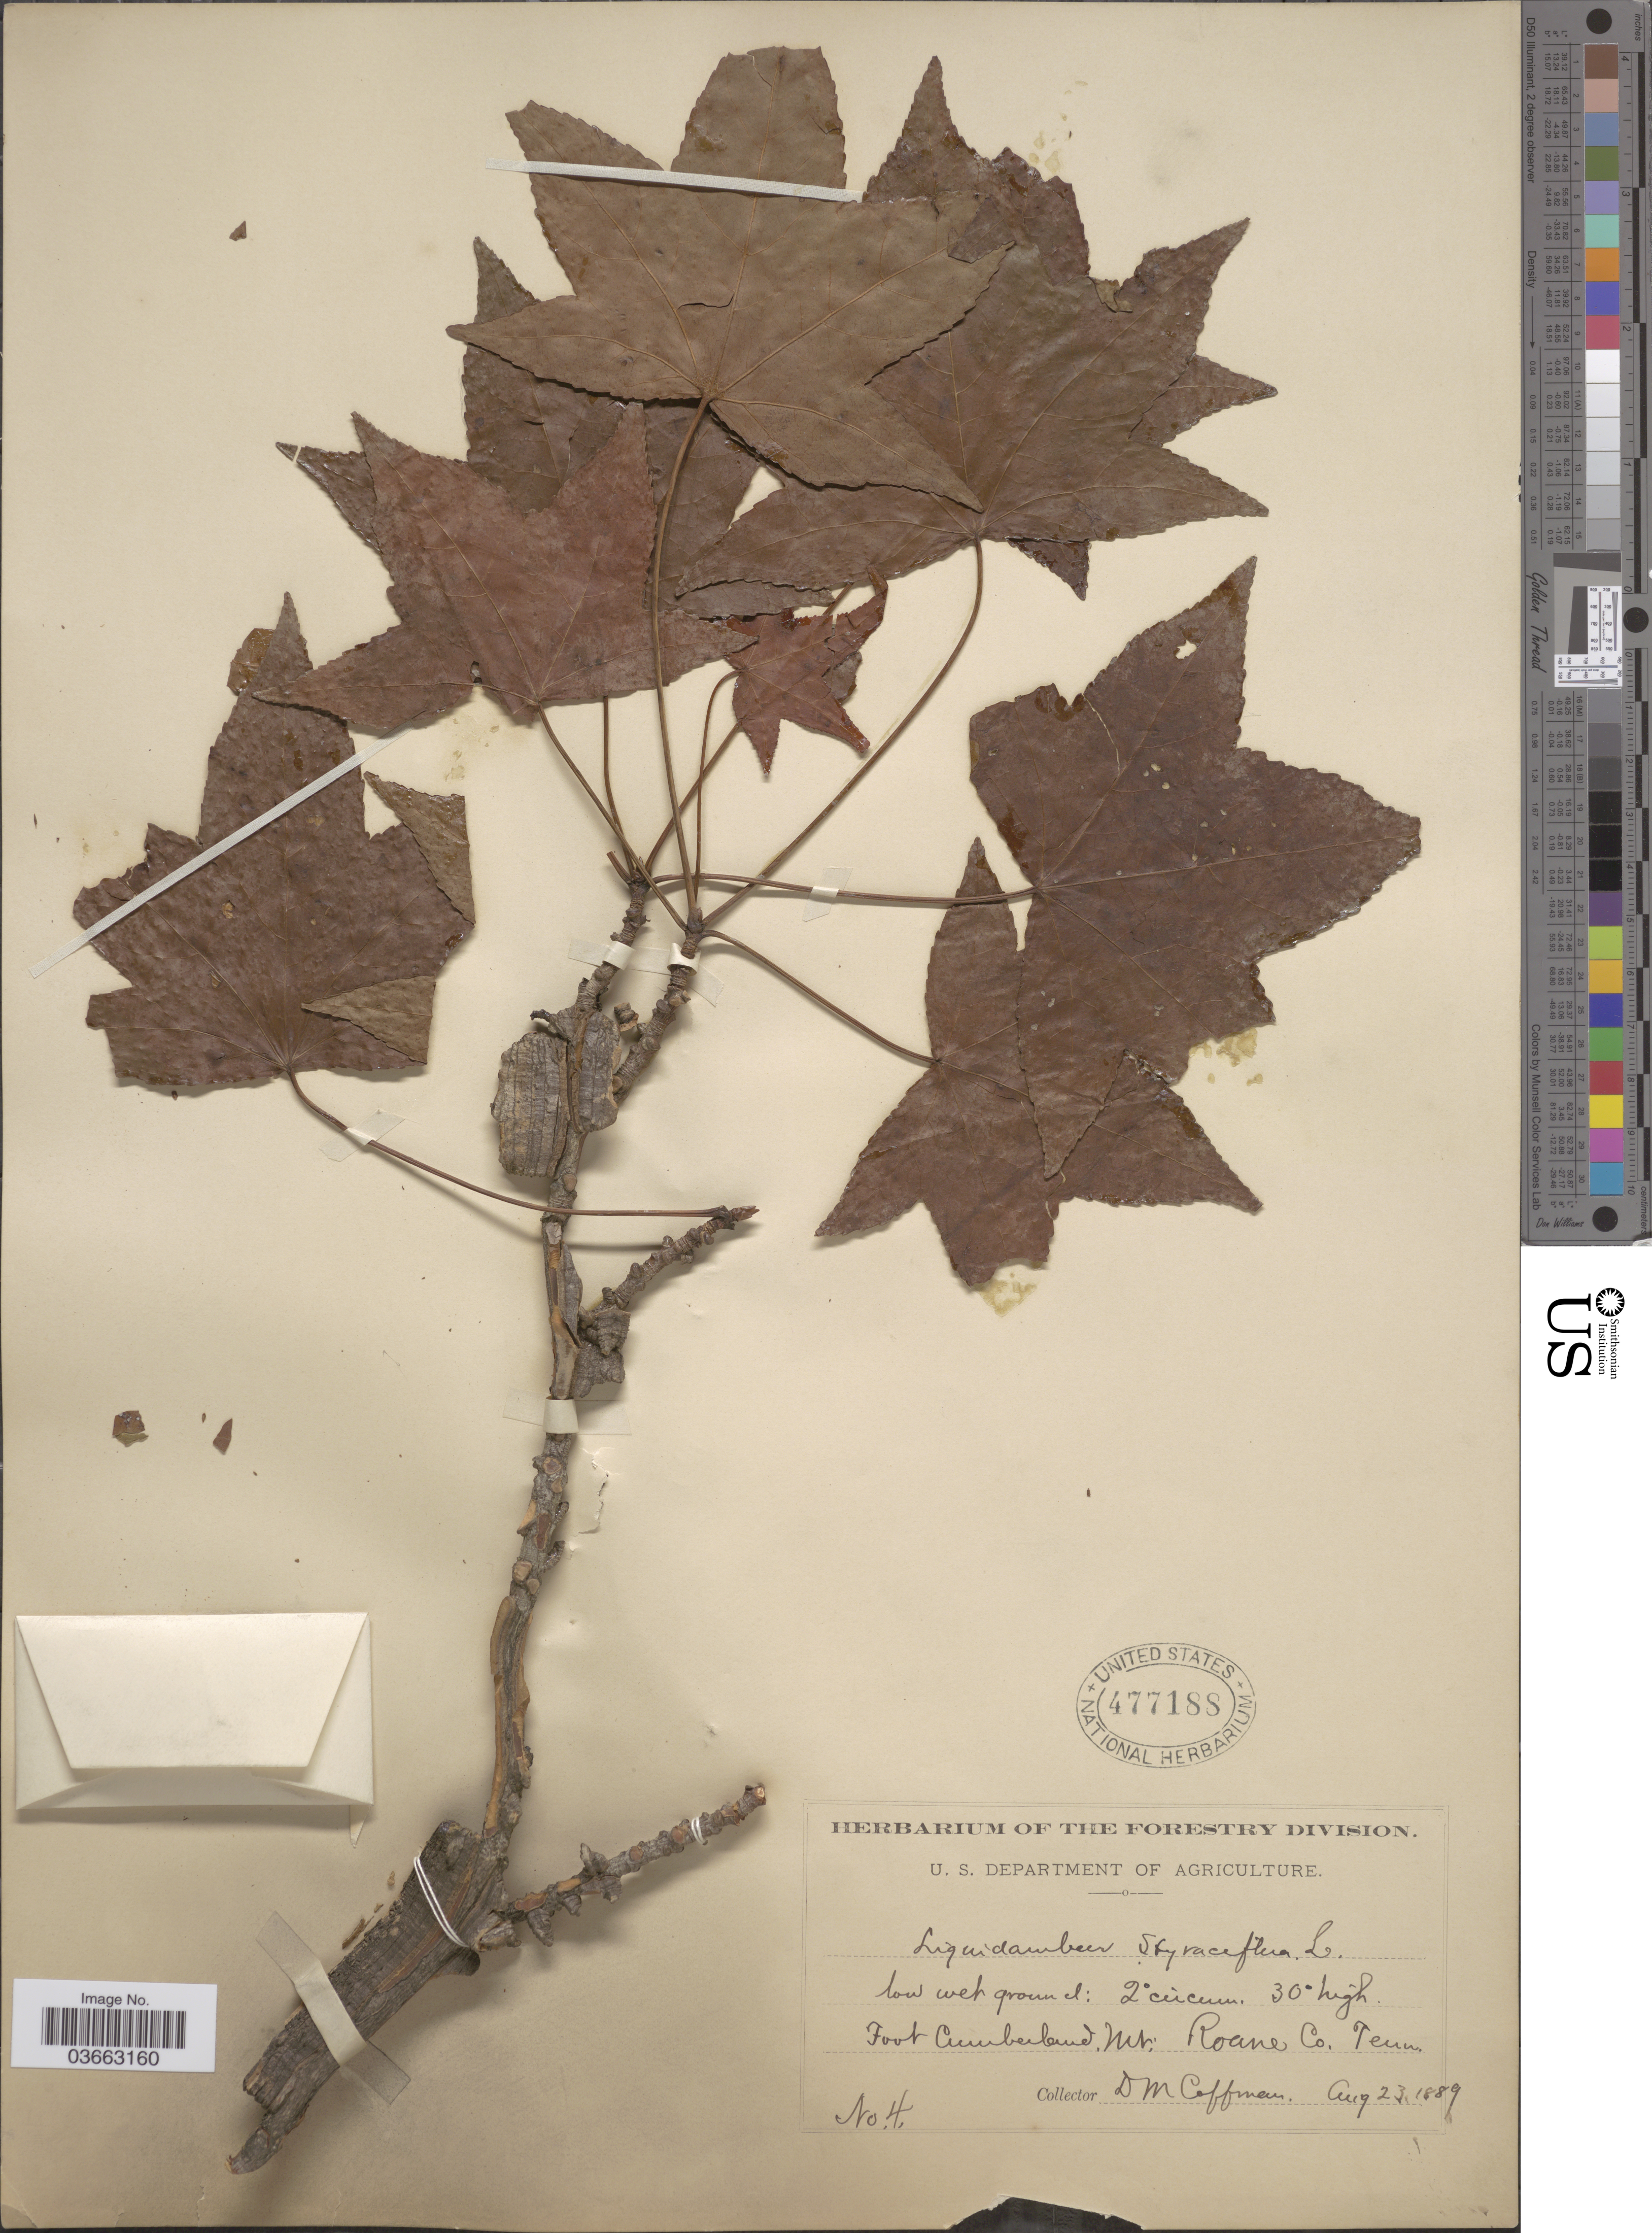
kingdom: Plantae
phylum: Tracheophyta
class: Magnoliopsida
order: Saxifragales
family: Altingiaceae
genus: Liquidambar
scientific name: Liquidambar styraciflua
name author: L.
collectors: D. M. Coffman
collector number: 4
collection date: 1889-08-23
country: United States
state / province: Tennessee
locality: Foot Cumberland Mt; Roane Co.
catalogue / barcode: US 477188